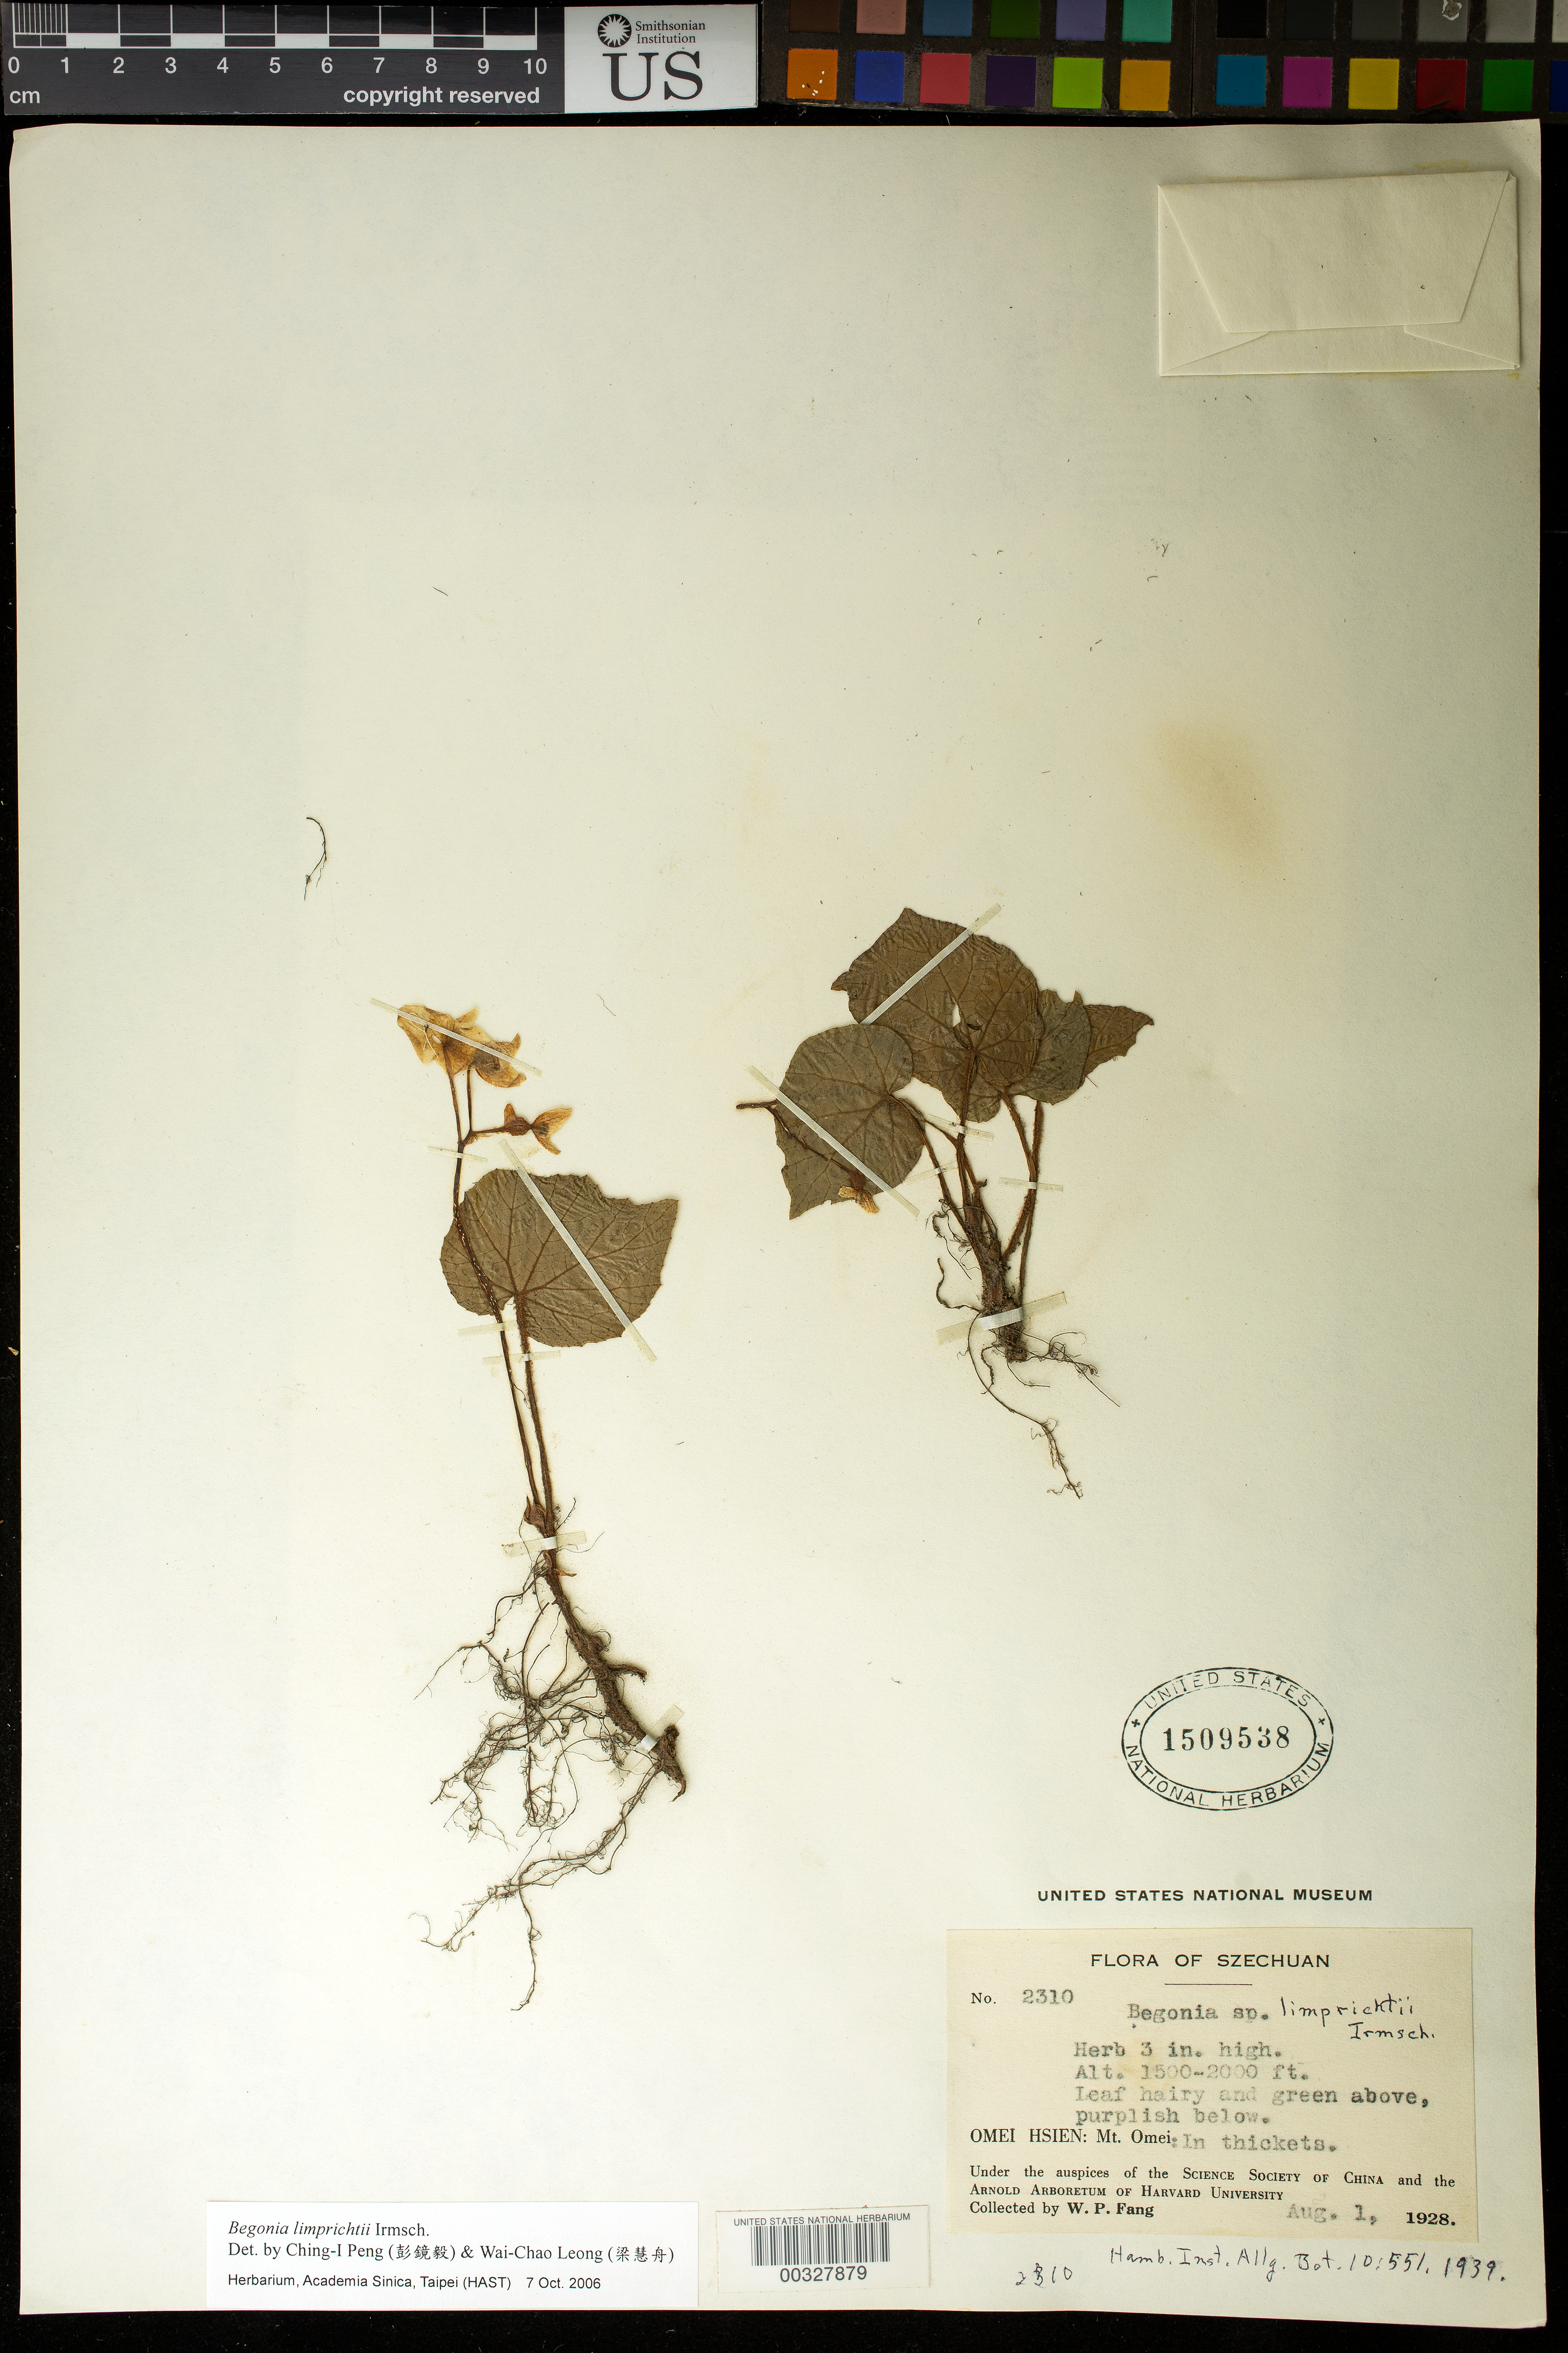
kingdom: Plantae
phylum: Tracheophyta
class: Magnoliopsida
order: Cucurbitales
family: Begoniaceae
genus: Begonia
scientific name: Begonia limprichtii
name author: Irmsch.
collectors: W. P. Fang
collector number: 2310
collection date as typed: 01 Aug 1928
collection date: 1928-08-01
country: China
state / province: Sichuan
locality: Omei hsien, mt. omei, thickets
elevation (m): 457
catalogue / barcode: US 1509538